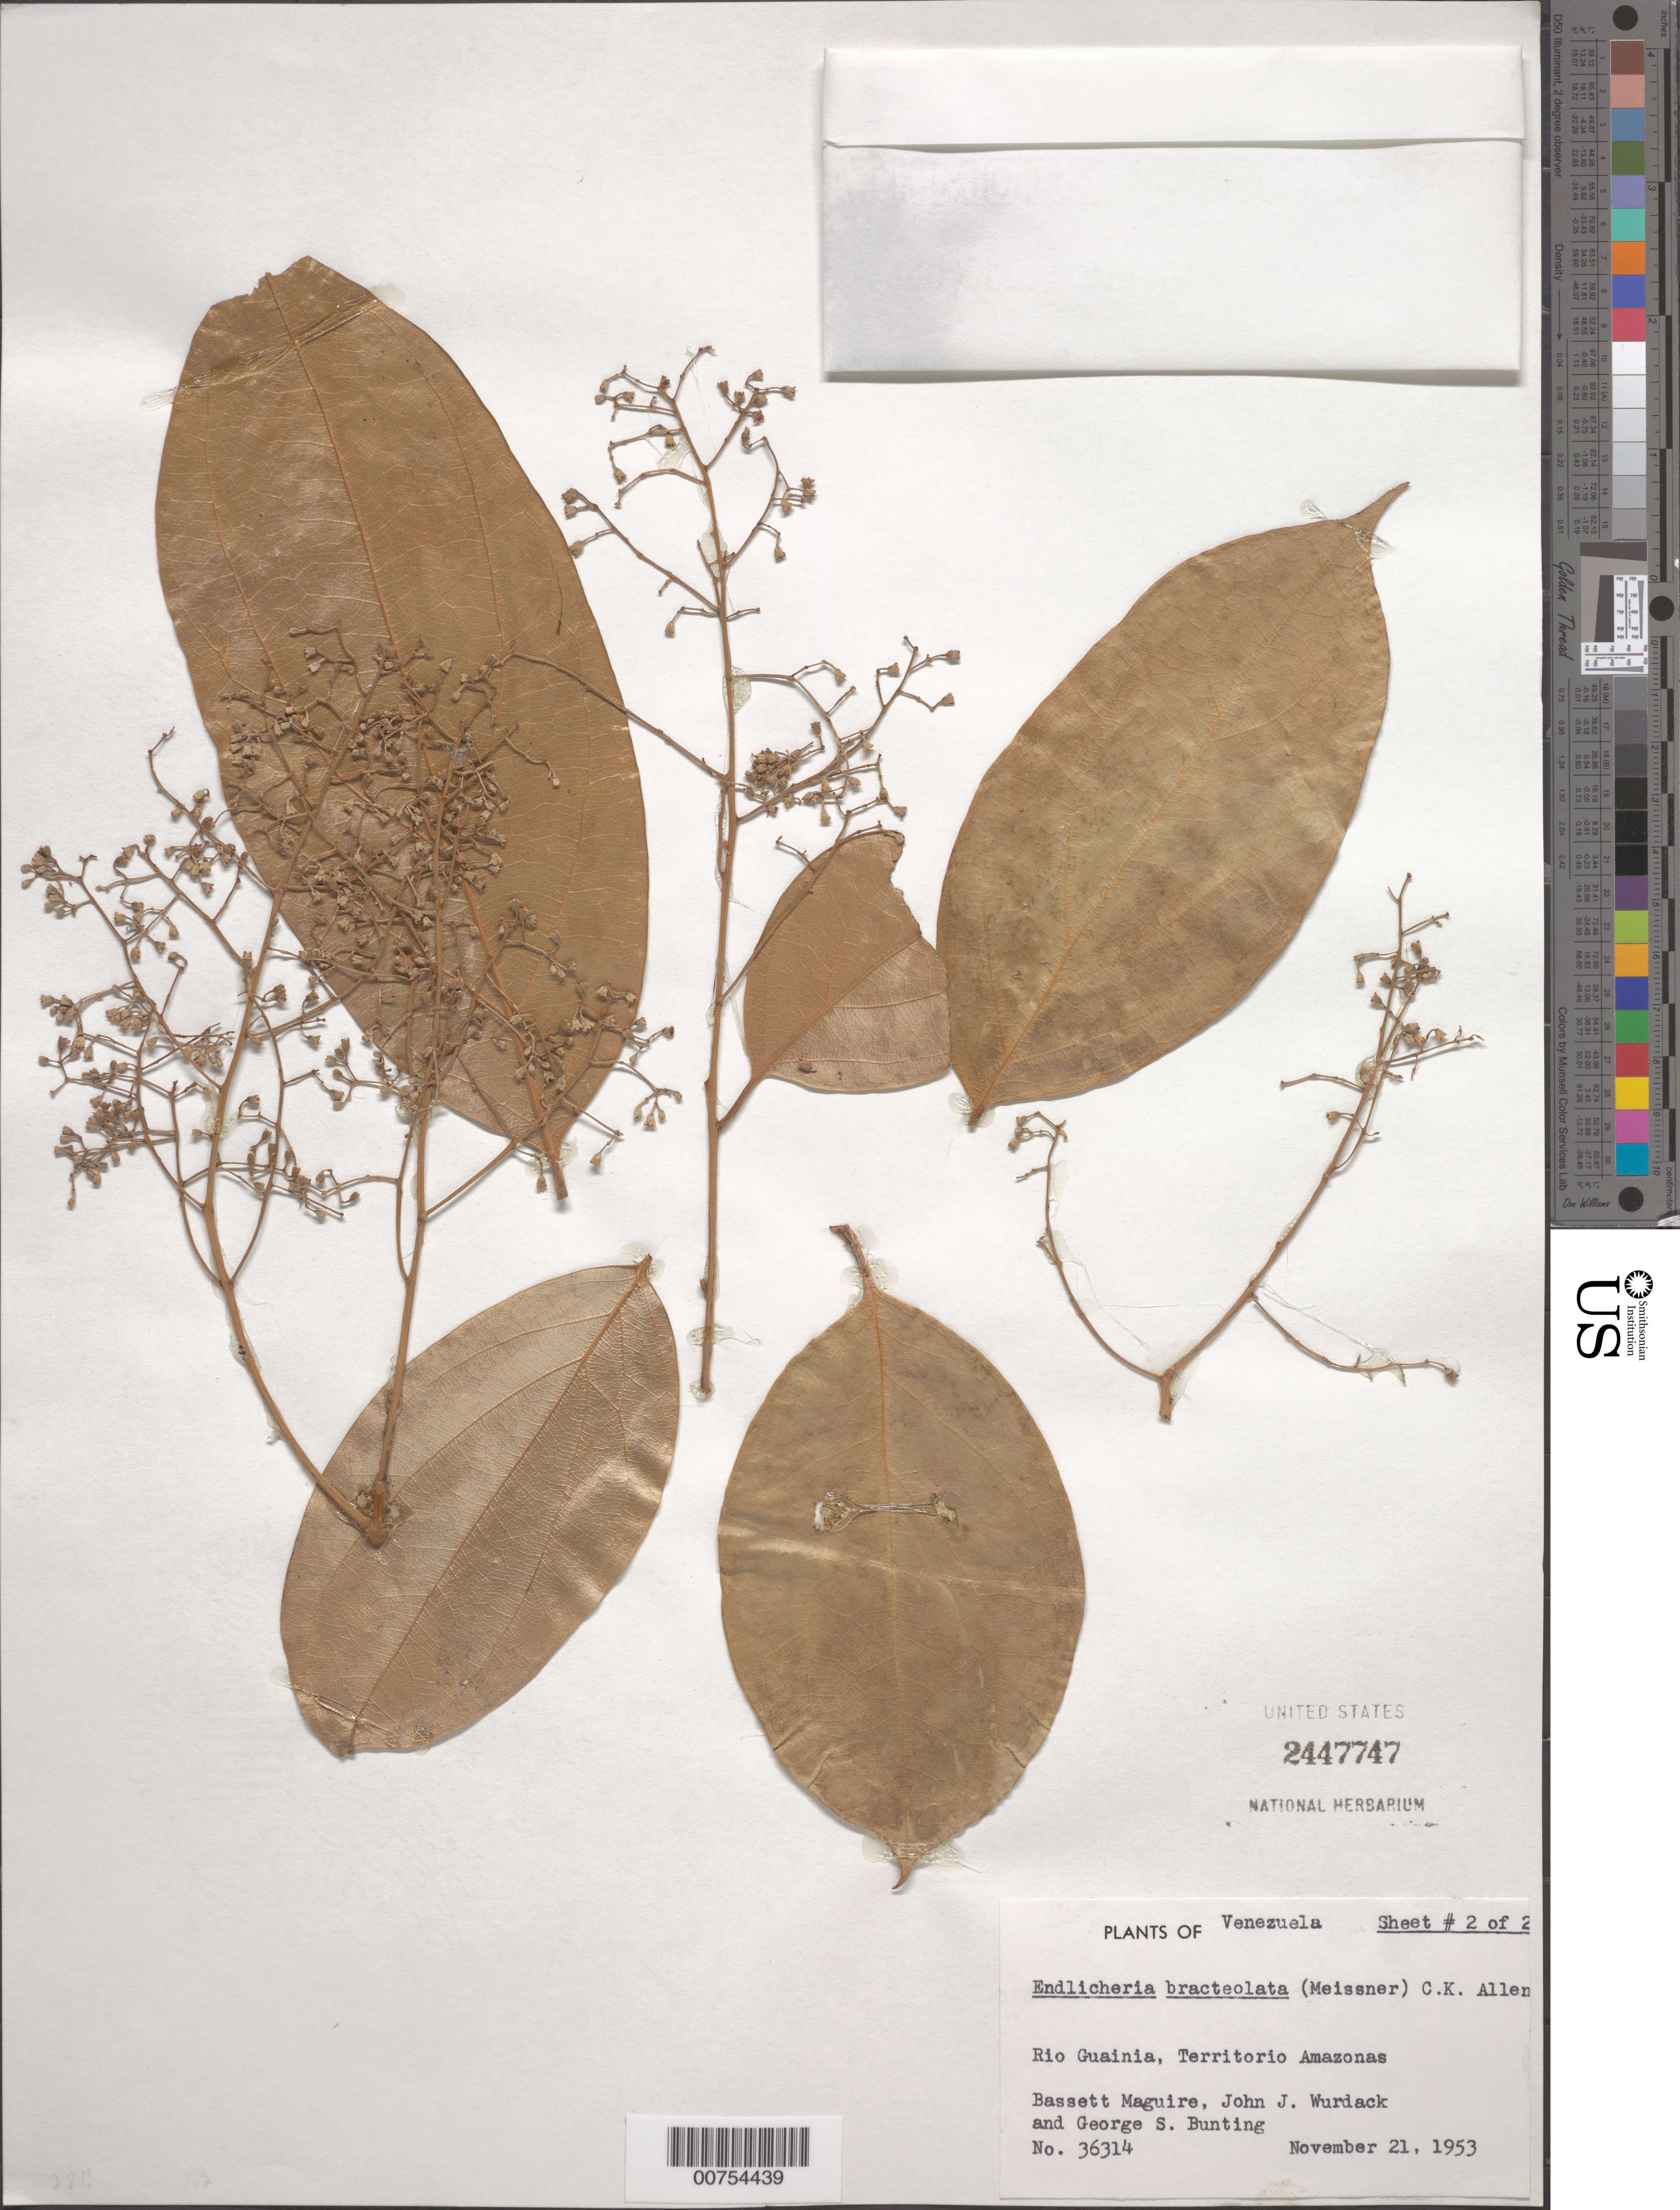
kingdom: Plantae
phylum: Tracheophyta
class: Magnoliopsida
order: Laurales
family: Lauraceae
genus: Endlicheria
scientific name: Endlicheria bracteolata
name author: (Meisn.) C.K. Allen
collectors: B. Maguire, J. J. Wurdack & G. S. Bunting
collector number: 36314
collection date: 1953-11-21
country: Venezuela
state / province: Amazonas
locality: Rio Guainia, Territorio Amazonas.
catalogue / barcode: US 2447747